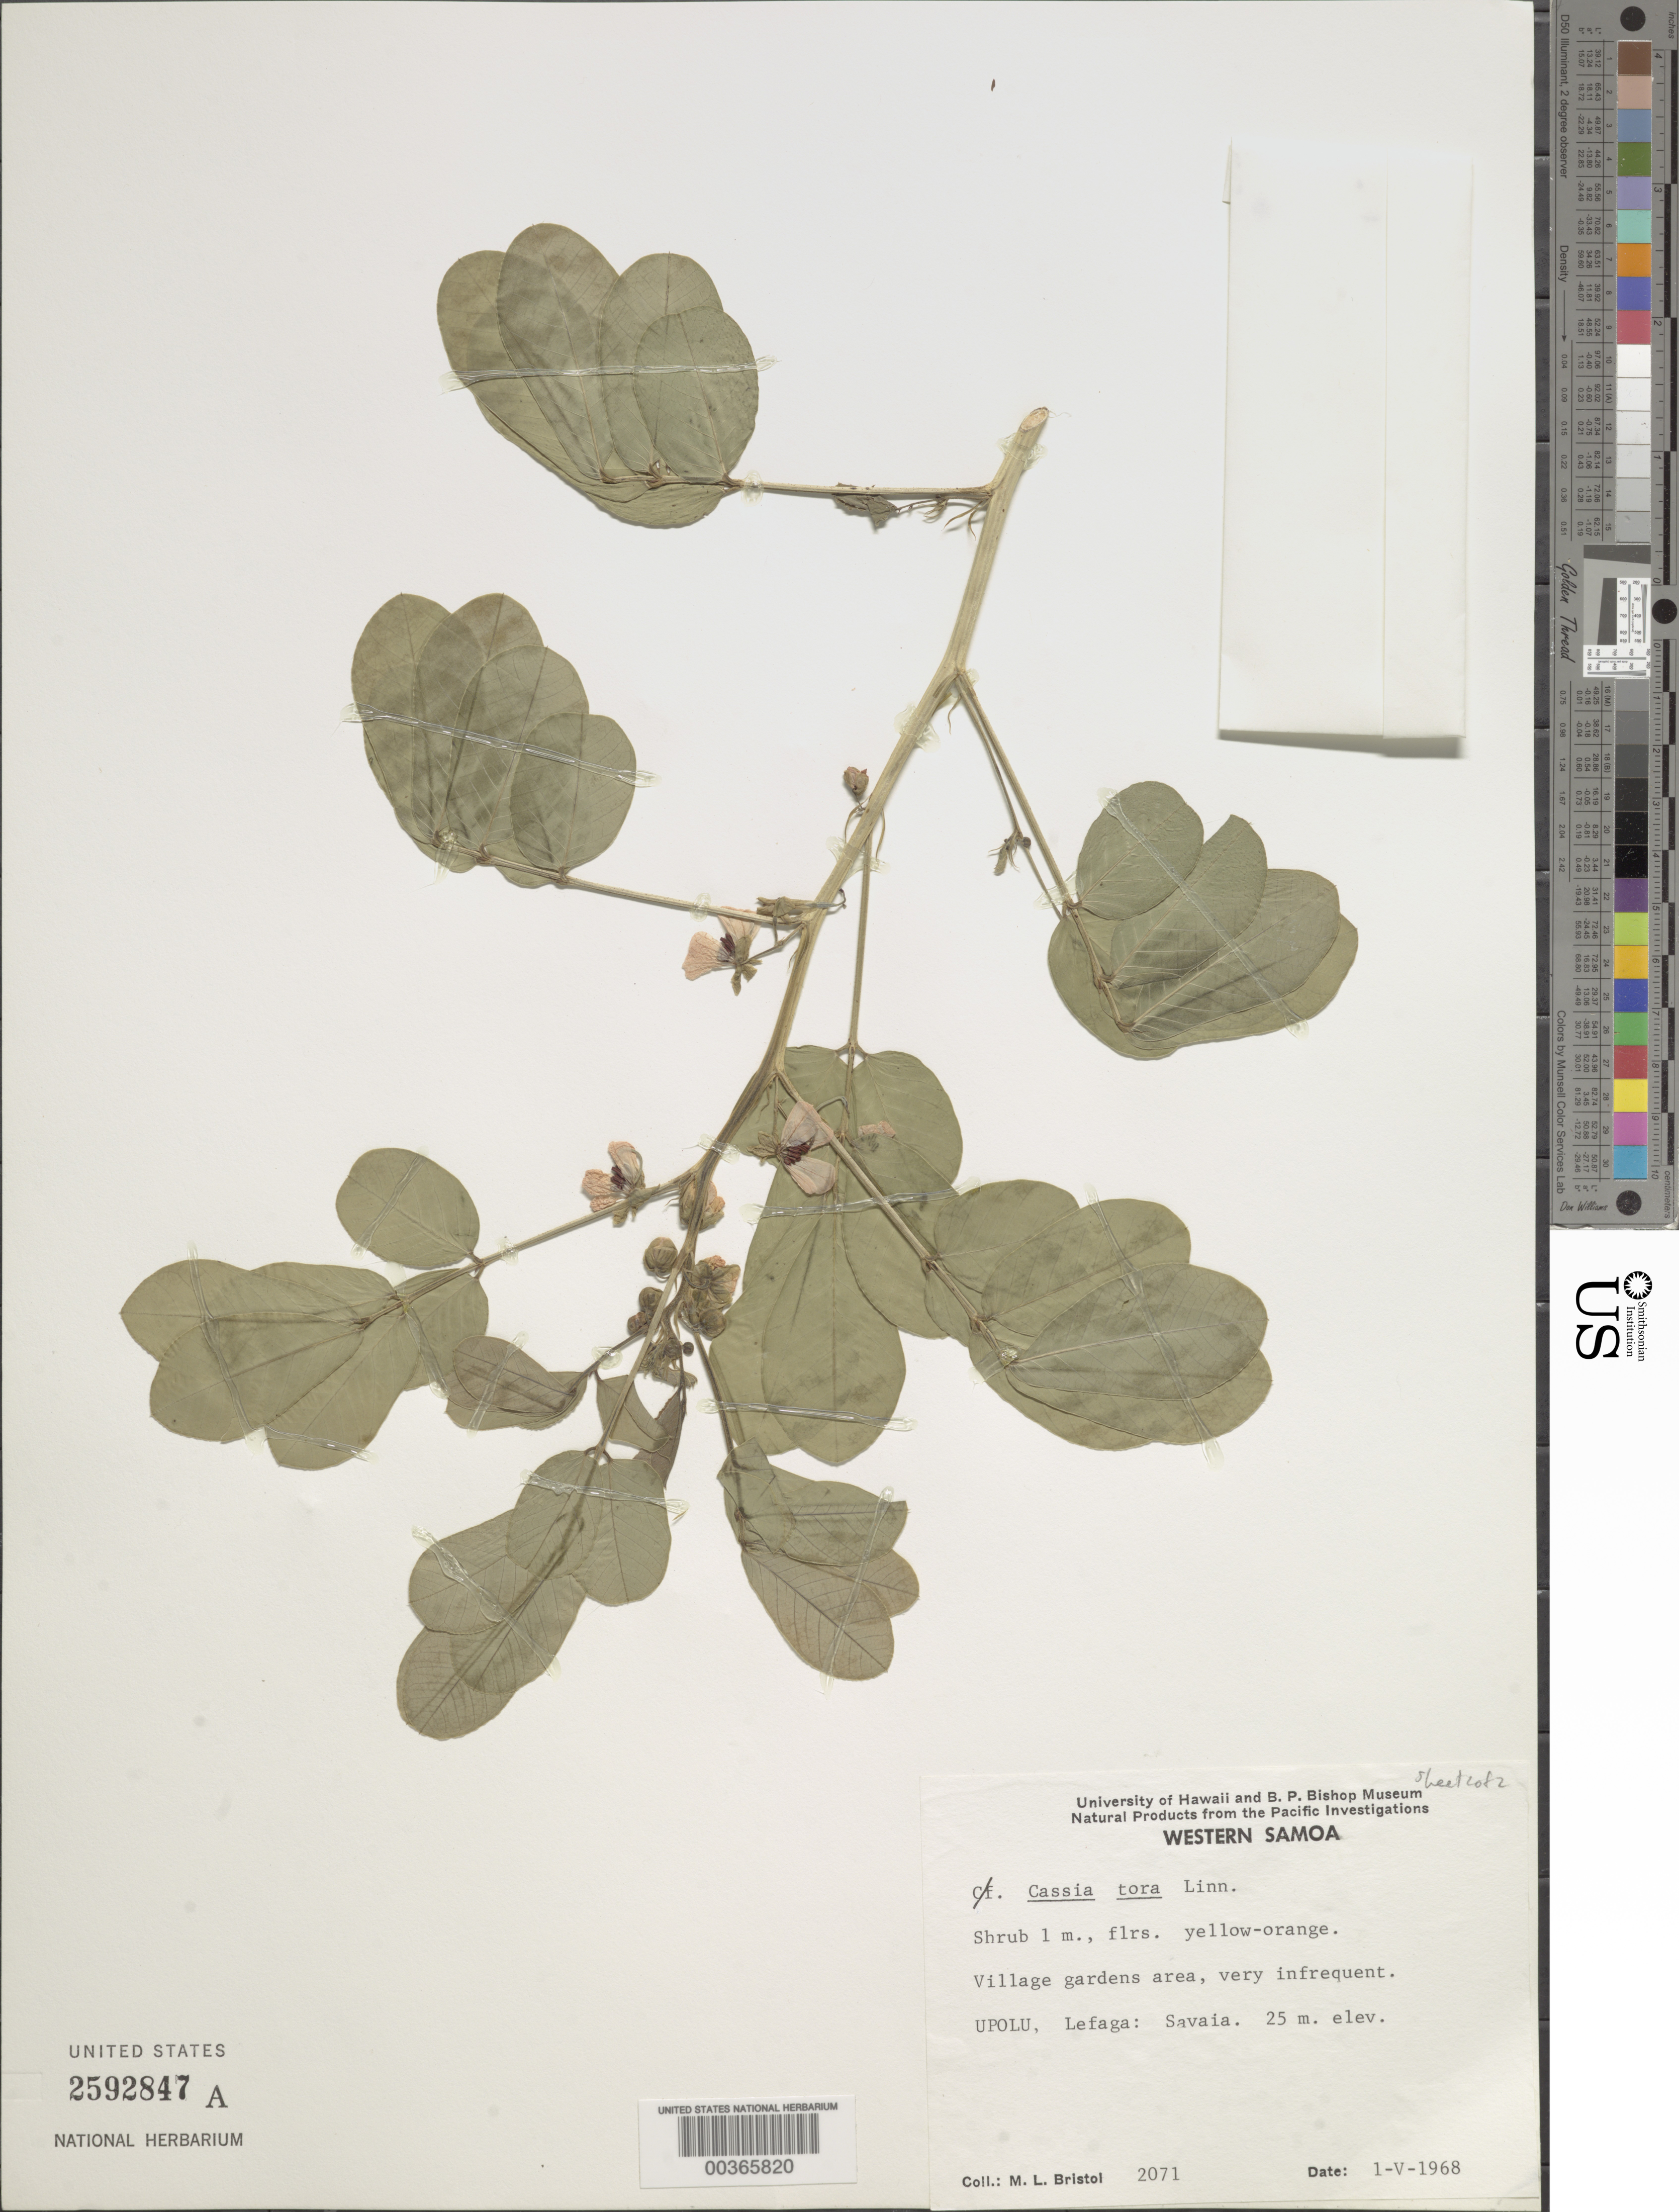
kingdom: Plantae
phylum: Tracheophyta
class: Magnoliopsida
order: Fabales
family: Fabaceae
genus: Senna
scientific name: Senna tora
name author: (L.) Roxb.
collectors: M. L. Bristol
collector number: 2071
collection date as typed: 01 May 1968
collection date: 1968-05-01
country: Samoa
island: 'Upolu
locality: Lefaga; savaia; village gardens area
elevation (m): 25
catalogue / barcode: US 2592847A